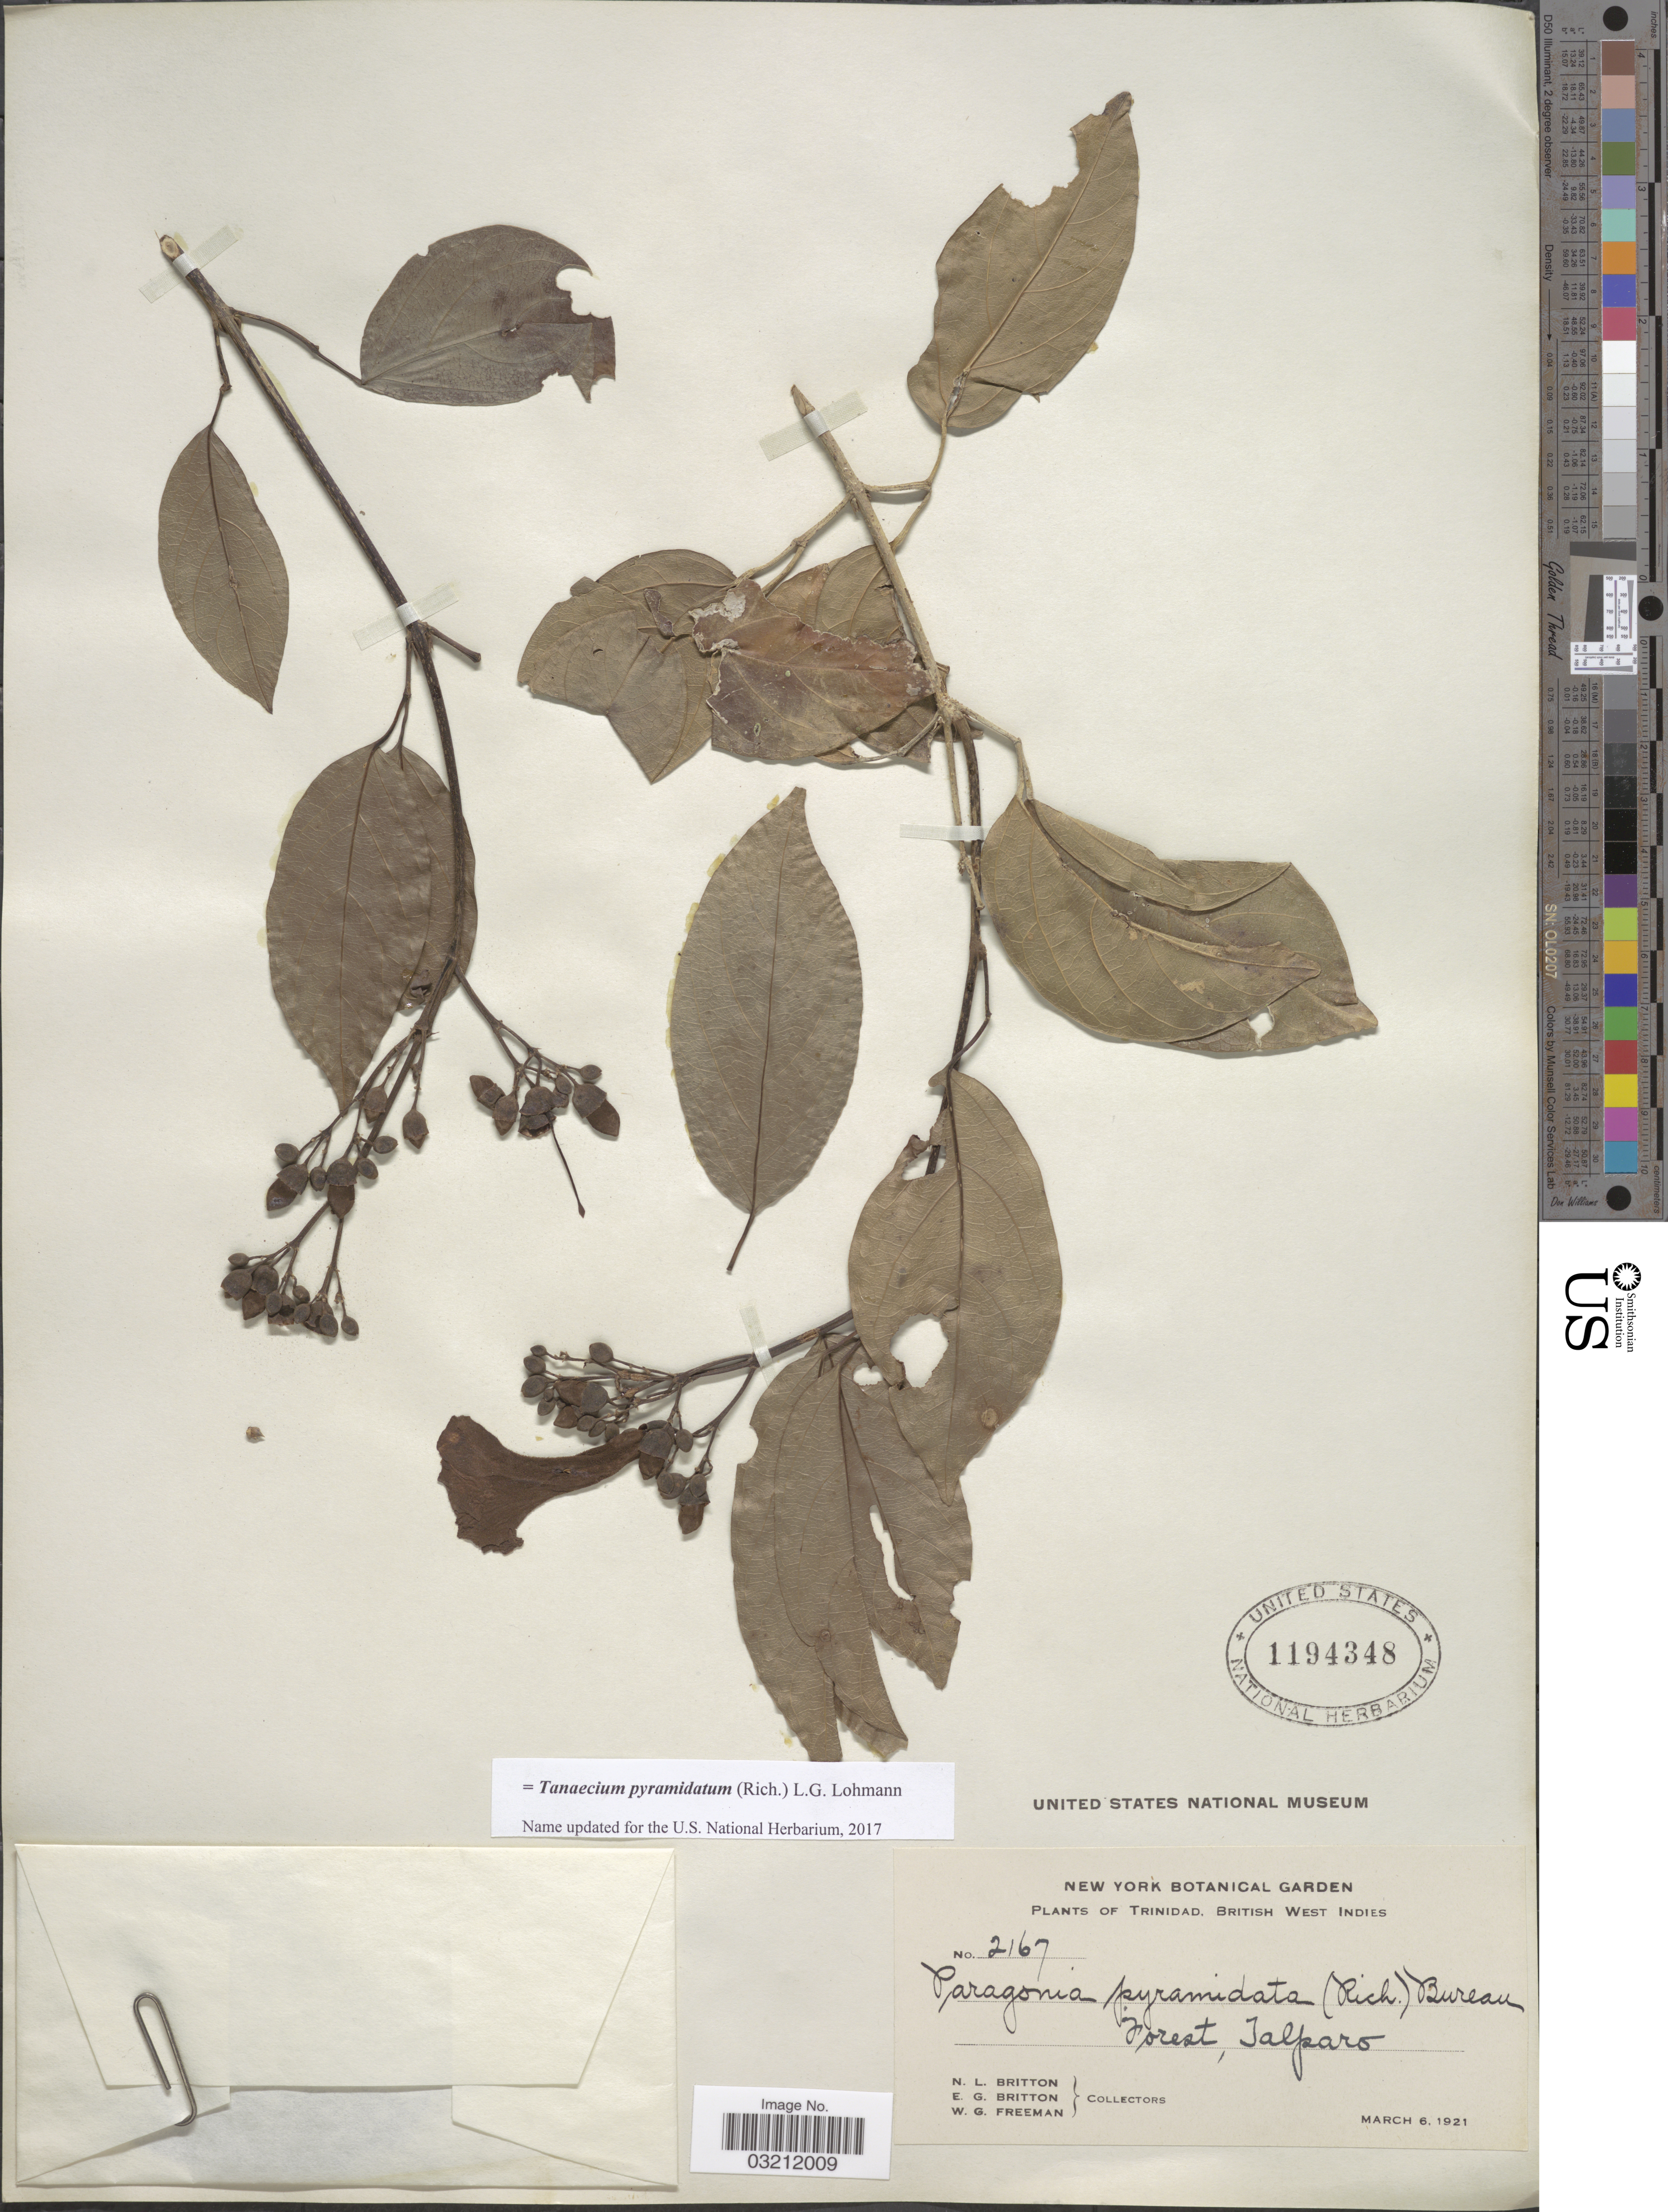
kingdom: Plantae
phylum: Tracheophyta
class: Magnoliopsida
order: Lamiales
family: Bignoniaceae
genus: Tanaecium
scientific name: Tanaecium pyramidatum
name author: (Rich.) L.G. Lohmann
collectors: N. Britton, E. G. Britton & W. Freeman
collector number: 2167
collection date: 1921-03-06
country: Trinidad and Tobago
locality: Trinidad, British West Indies. Talparó.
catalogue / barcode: US 1194348